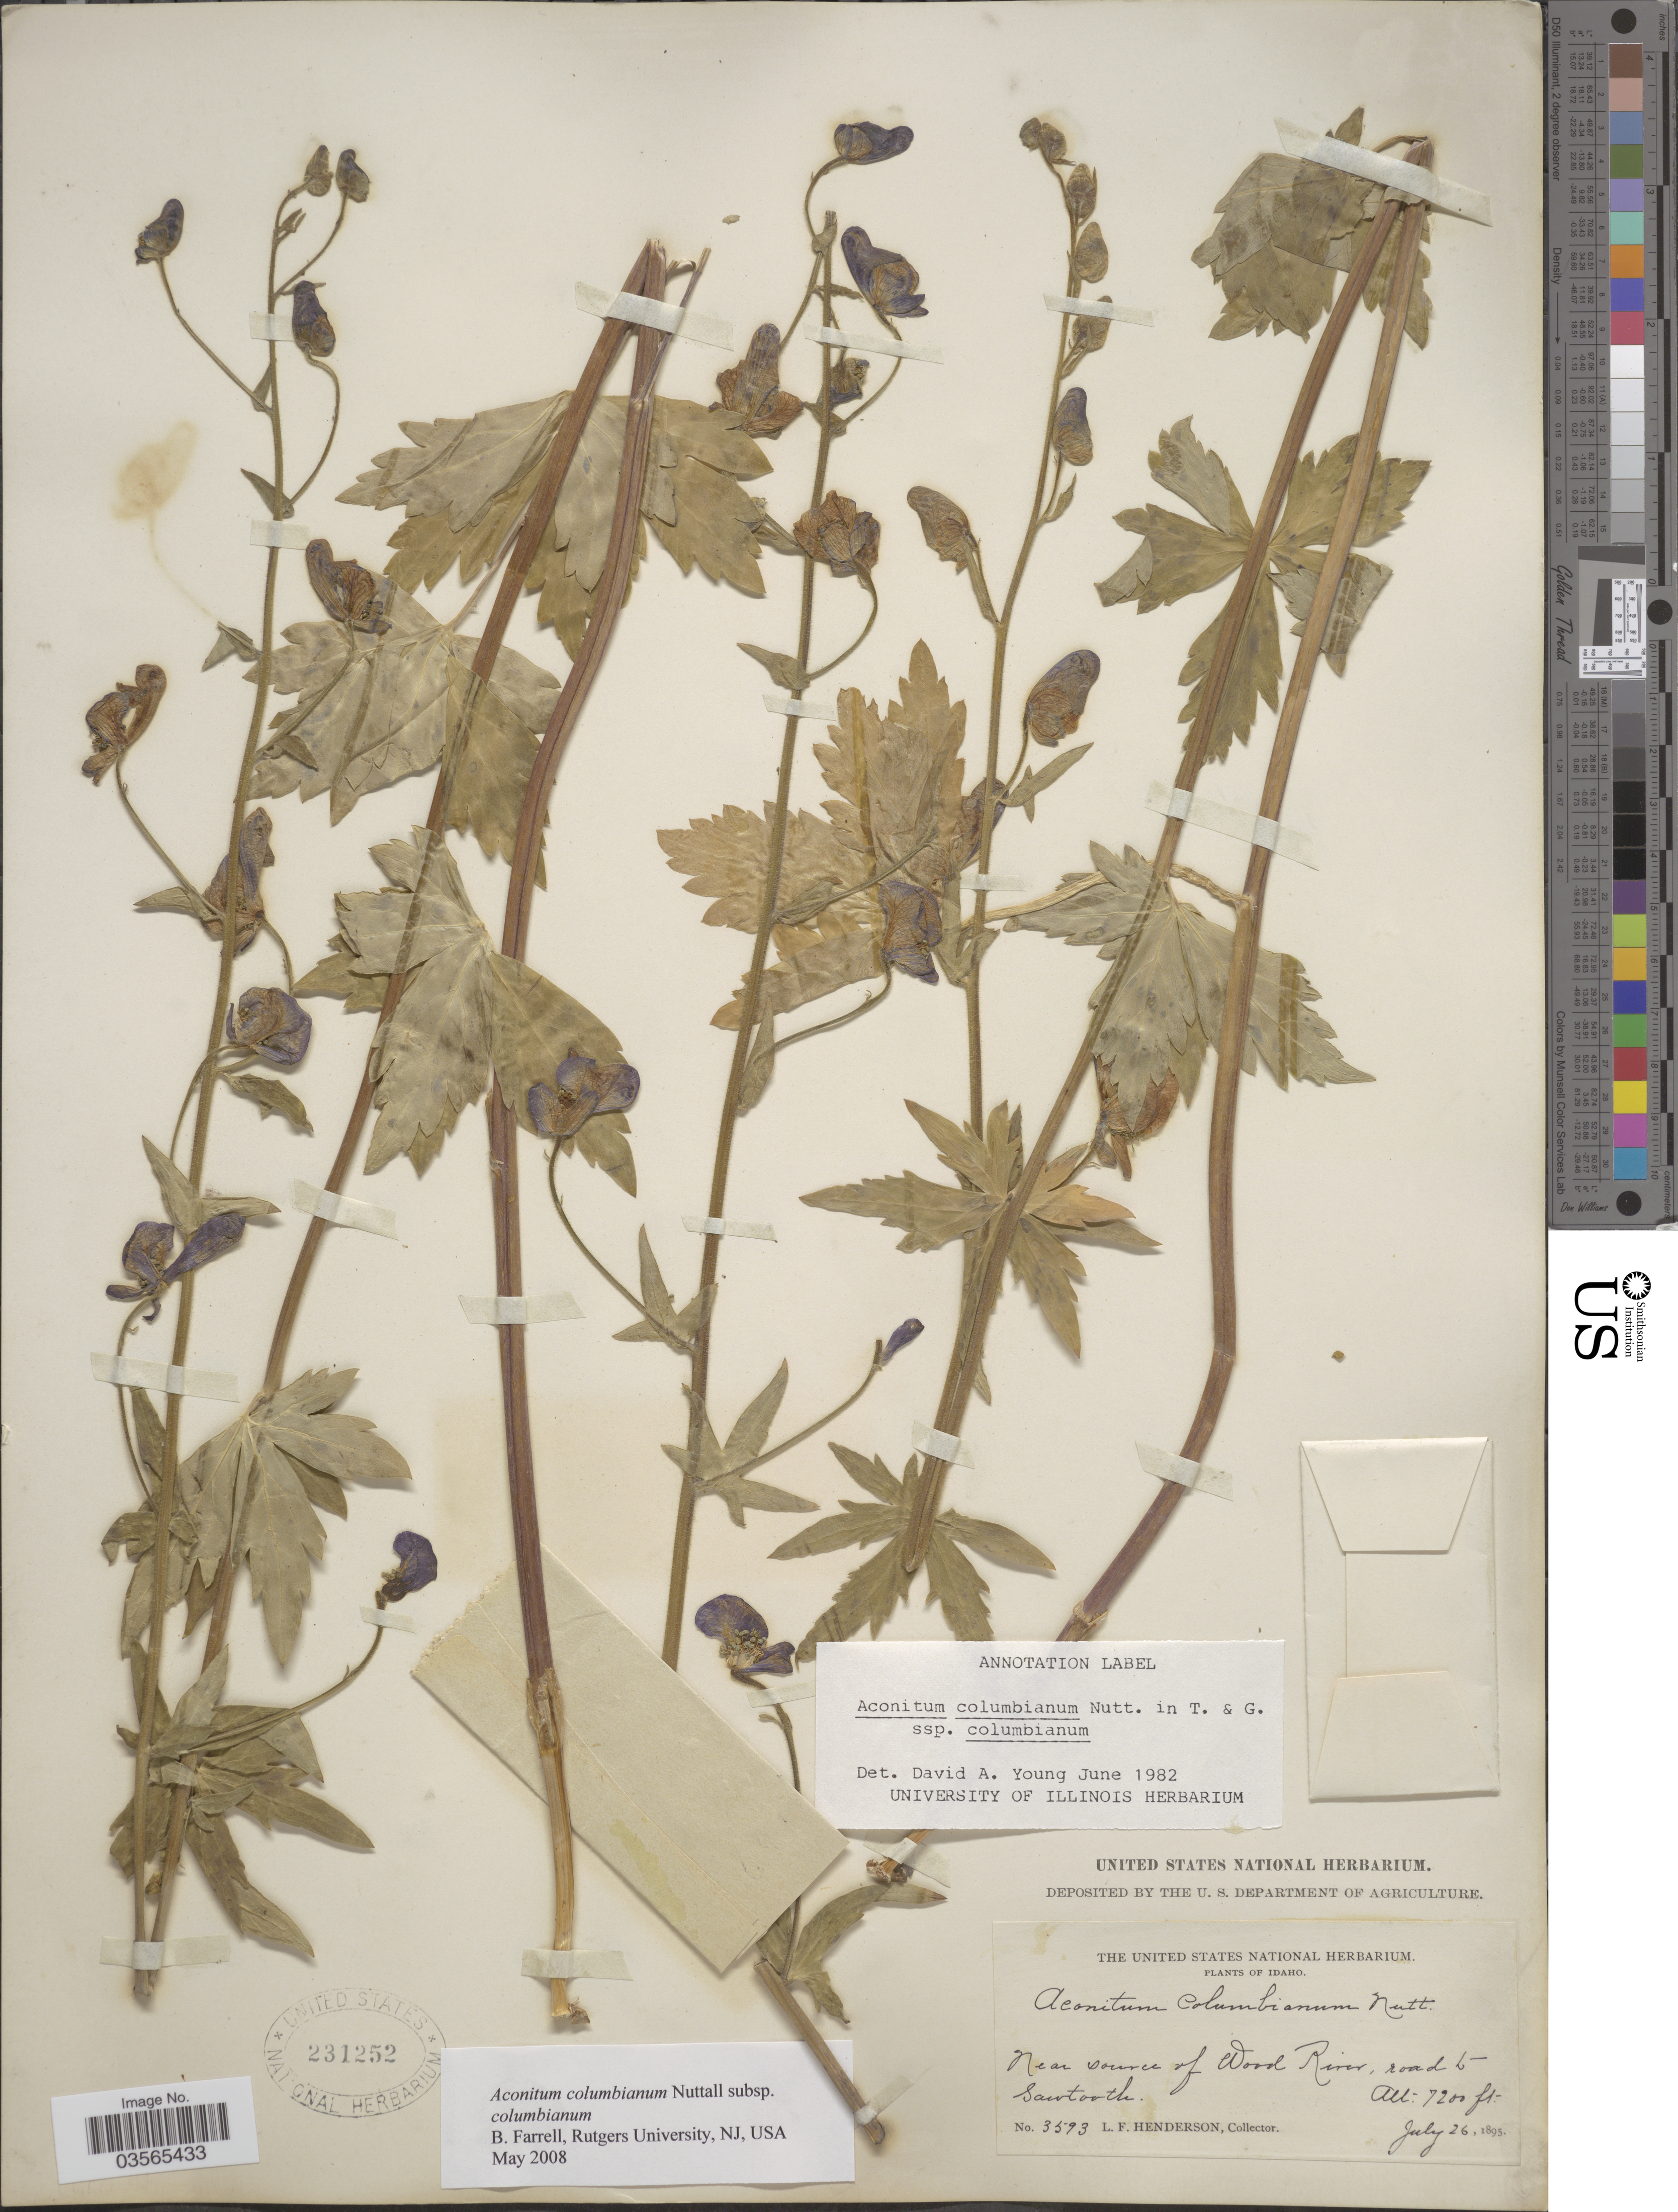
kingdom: Plantae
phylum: Tracheophyta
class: Magnoliopsida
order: Ranunculales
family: Ranunculaceae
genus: Aconitum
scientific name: Aconitum columbianum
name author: Nutt.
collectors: L. Henderson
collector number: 3593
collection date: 1895-07-26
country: United States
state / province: Idaho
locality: Near source of Wood River, road to Sawtooth.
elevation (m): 2195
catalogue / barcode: US 231252